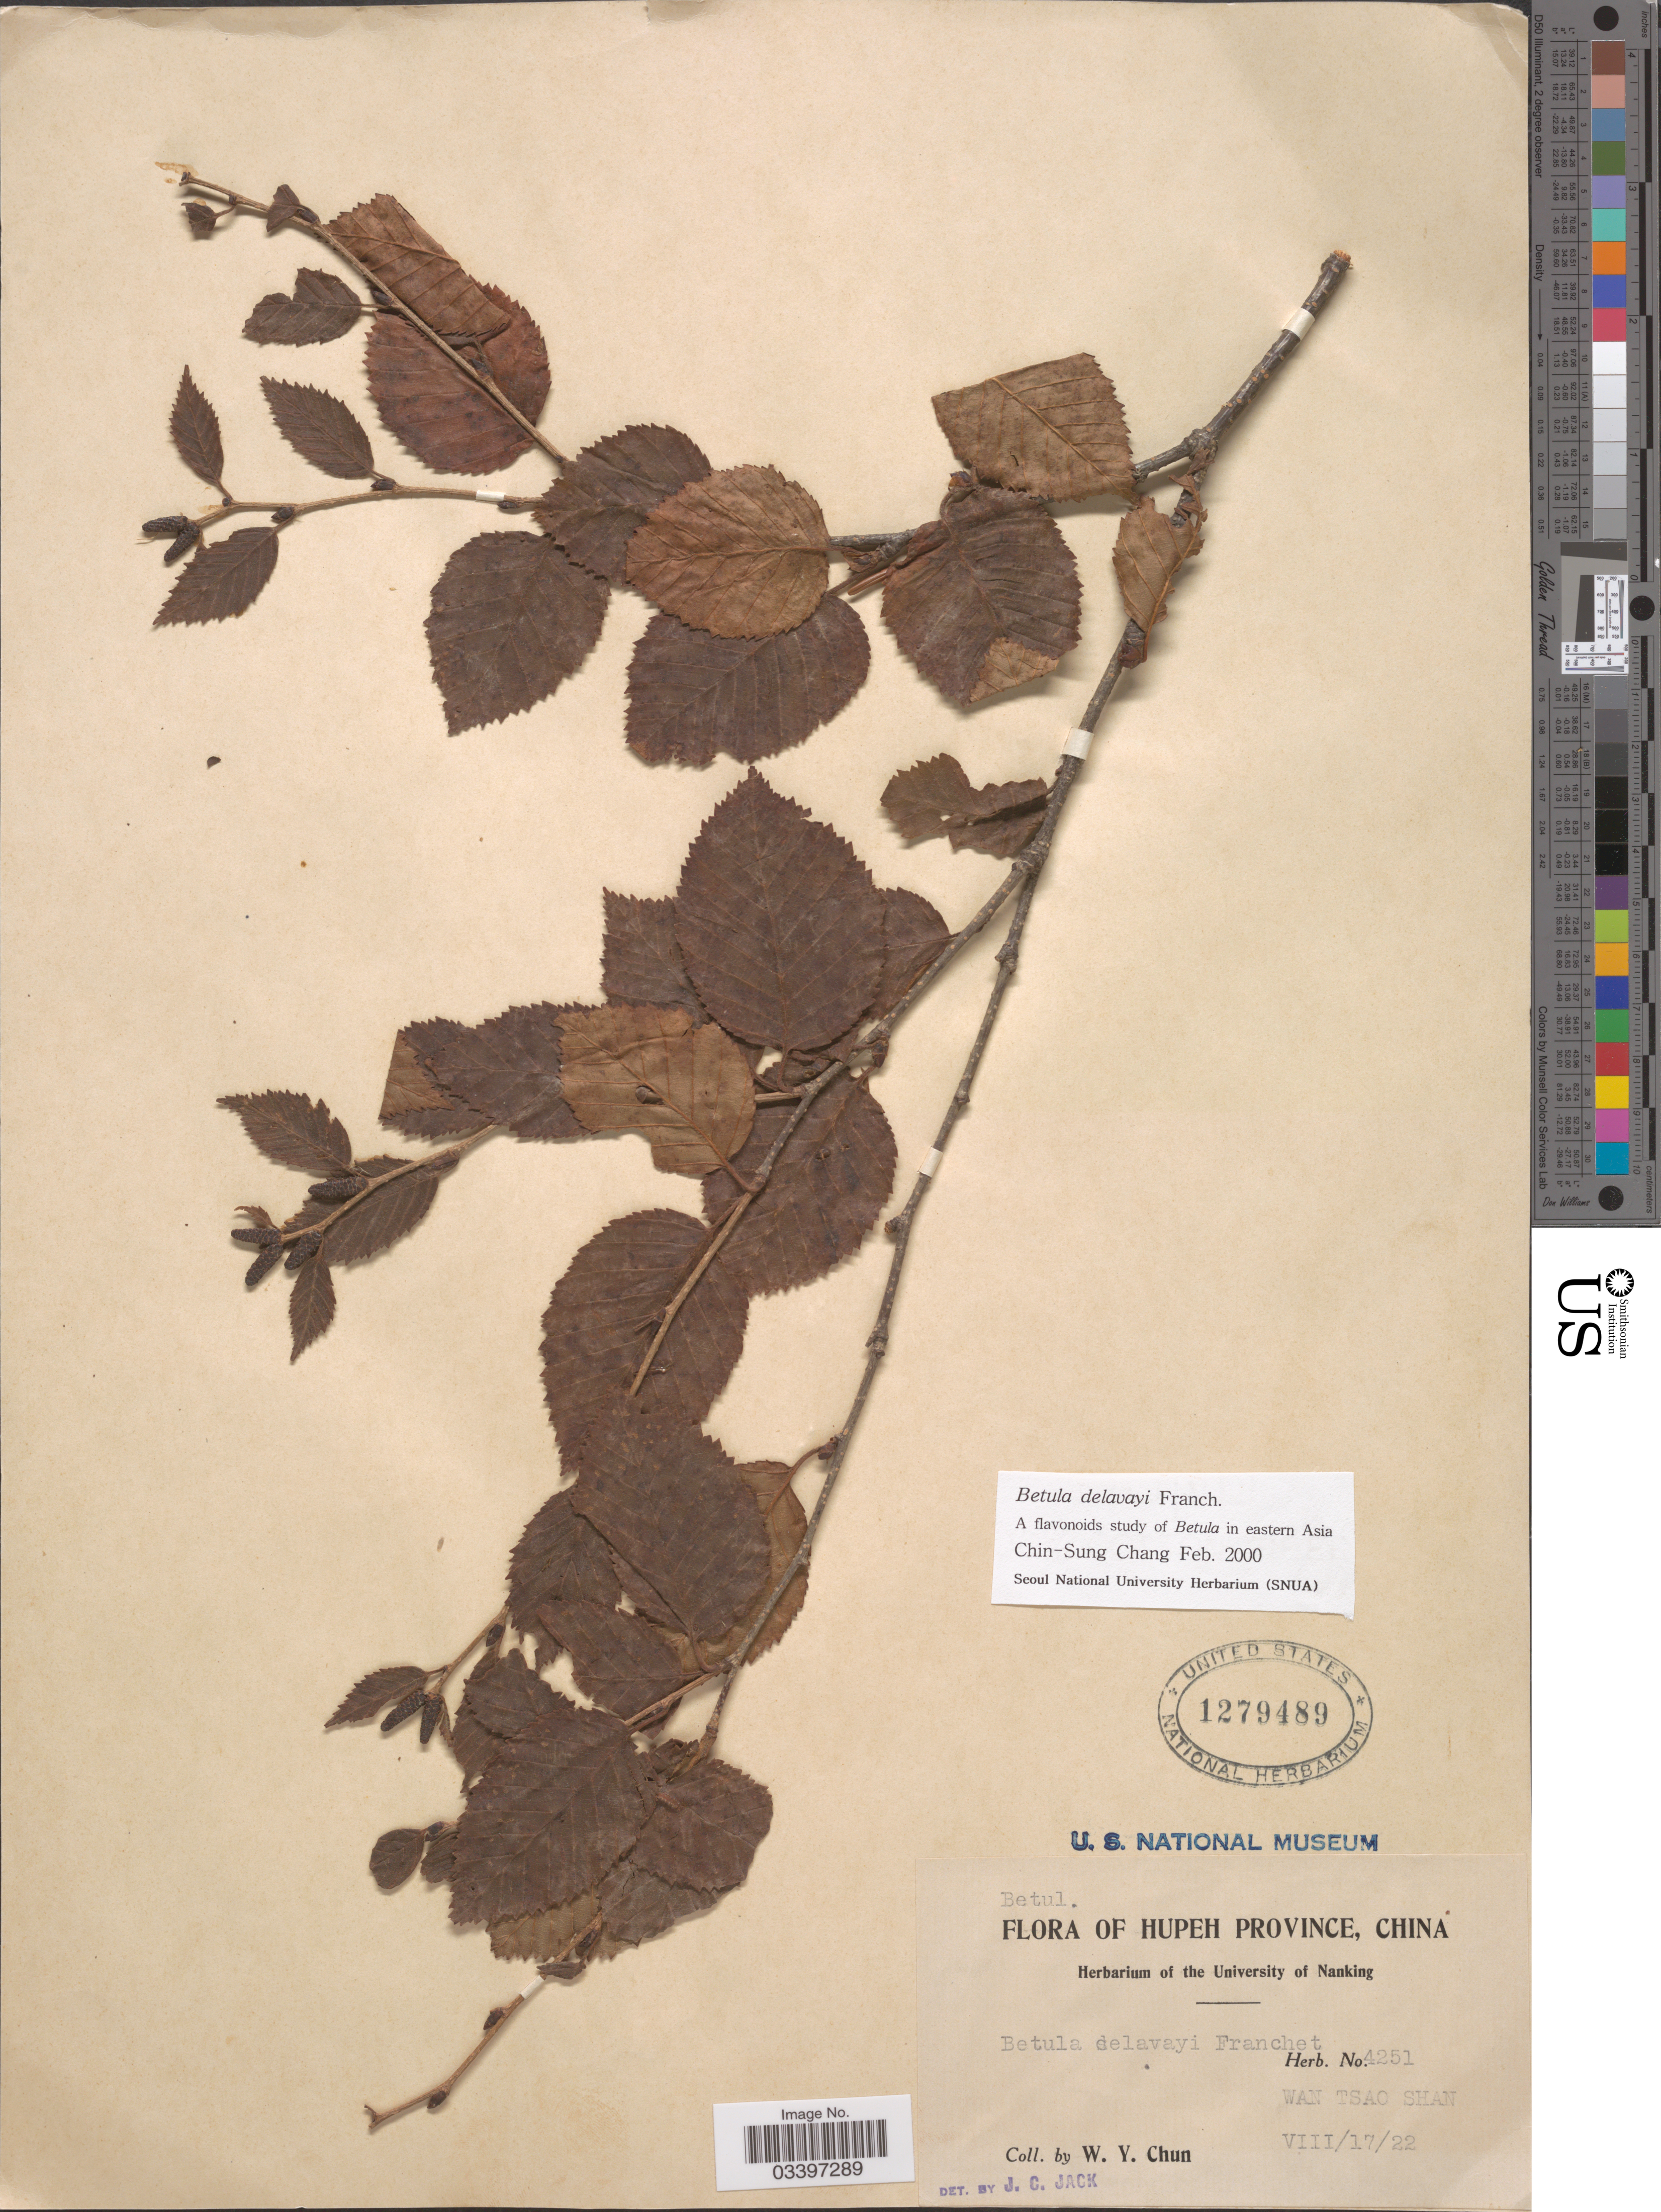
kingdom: Plantae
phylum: Tracheophyta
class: Magnoliopsida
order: Fagales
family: Betulaceae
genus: Betula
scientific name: Betula delavayi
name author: Franch.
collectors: W. Y. Chun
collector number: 4251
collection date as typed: Transcribed d/m/y: 17/8/22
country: China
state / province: Hubei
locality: Hupeh Province. Wan Tsao Shan.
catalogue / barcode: US 1279489